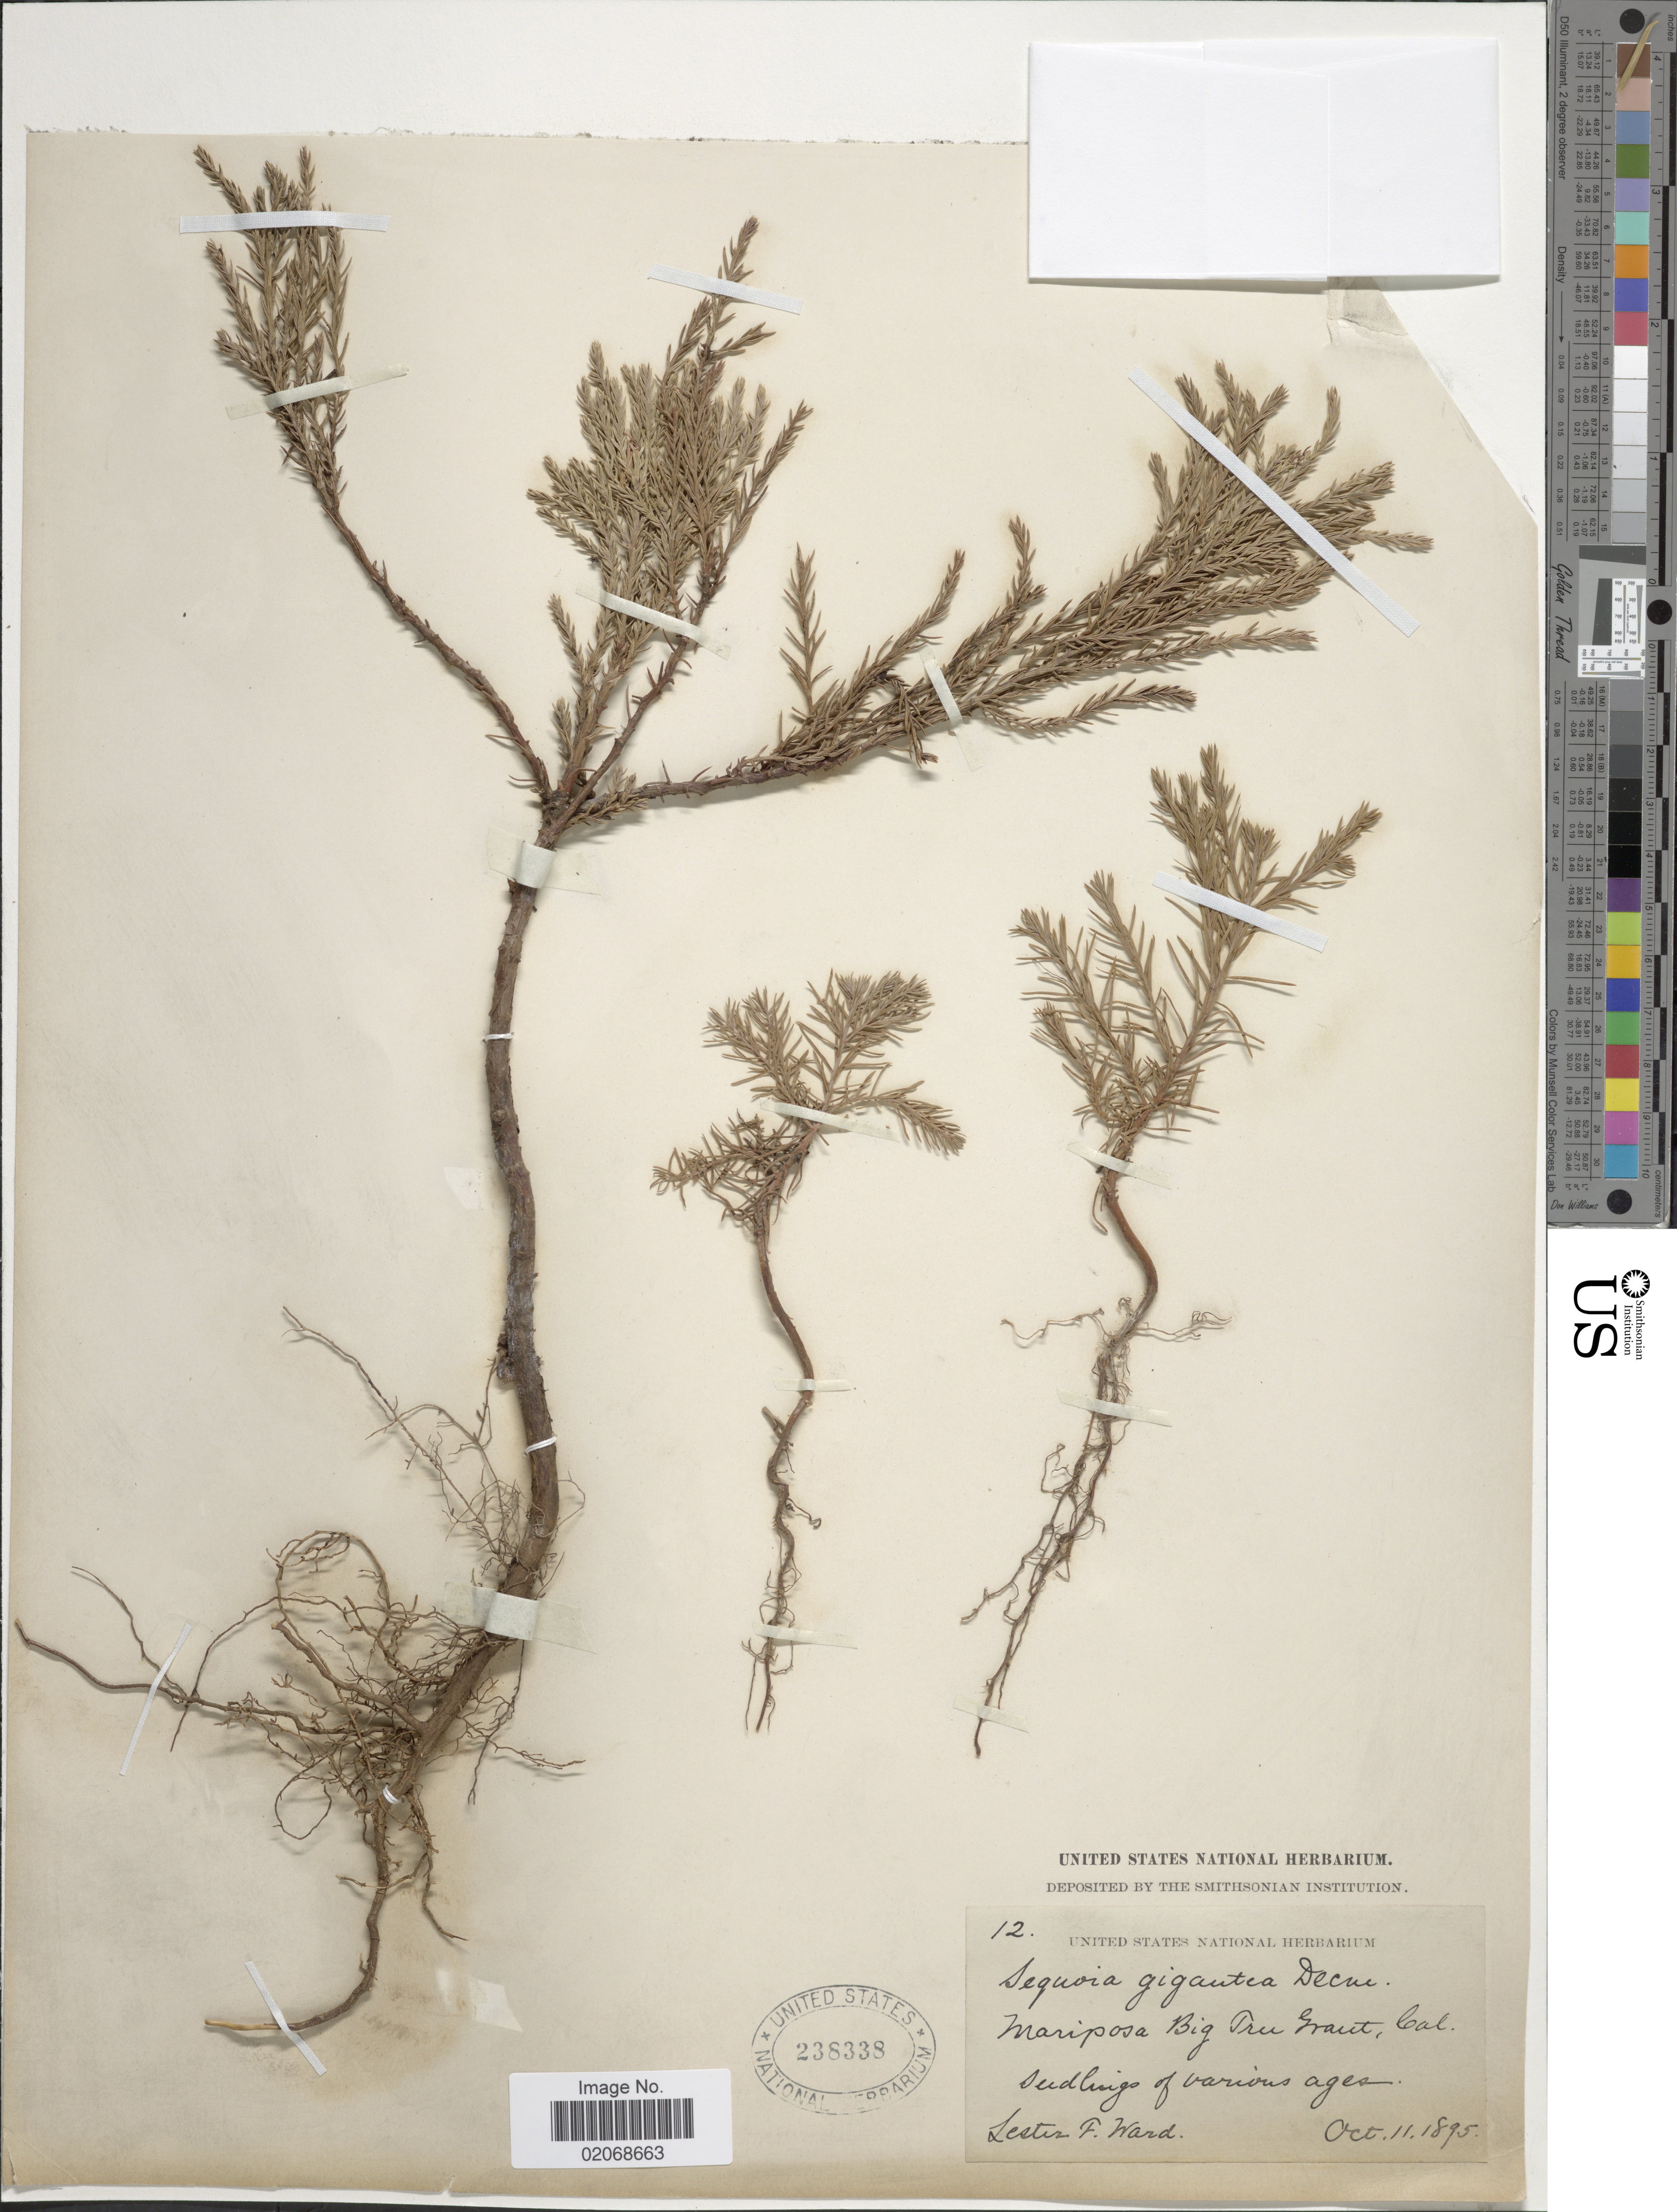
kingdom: Plantae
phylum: Tracheophyta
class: Pinopsida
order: Pinales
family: Cupressaceae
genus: Sequoia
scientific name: Sequoia gigantea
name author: (Lindl.) Decne.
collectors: L. F. Ward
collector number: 12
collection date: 1895-10-11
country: United States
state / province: California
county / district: Mariposa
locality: Mariposa Big Tree Grant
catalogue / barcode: US 238338